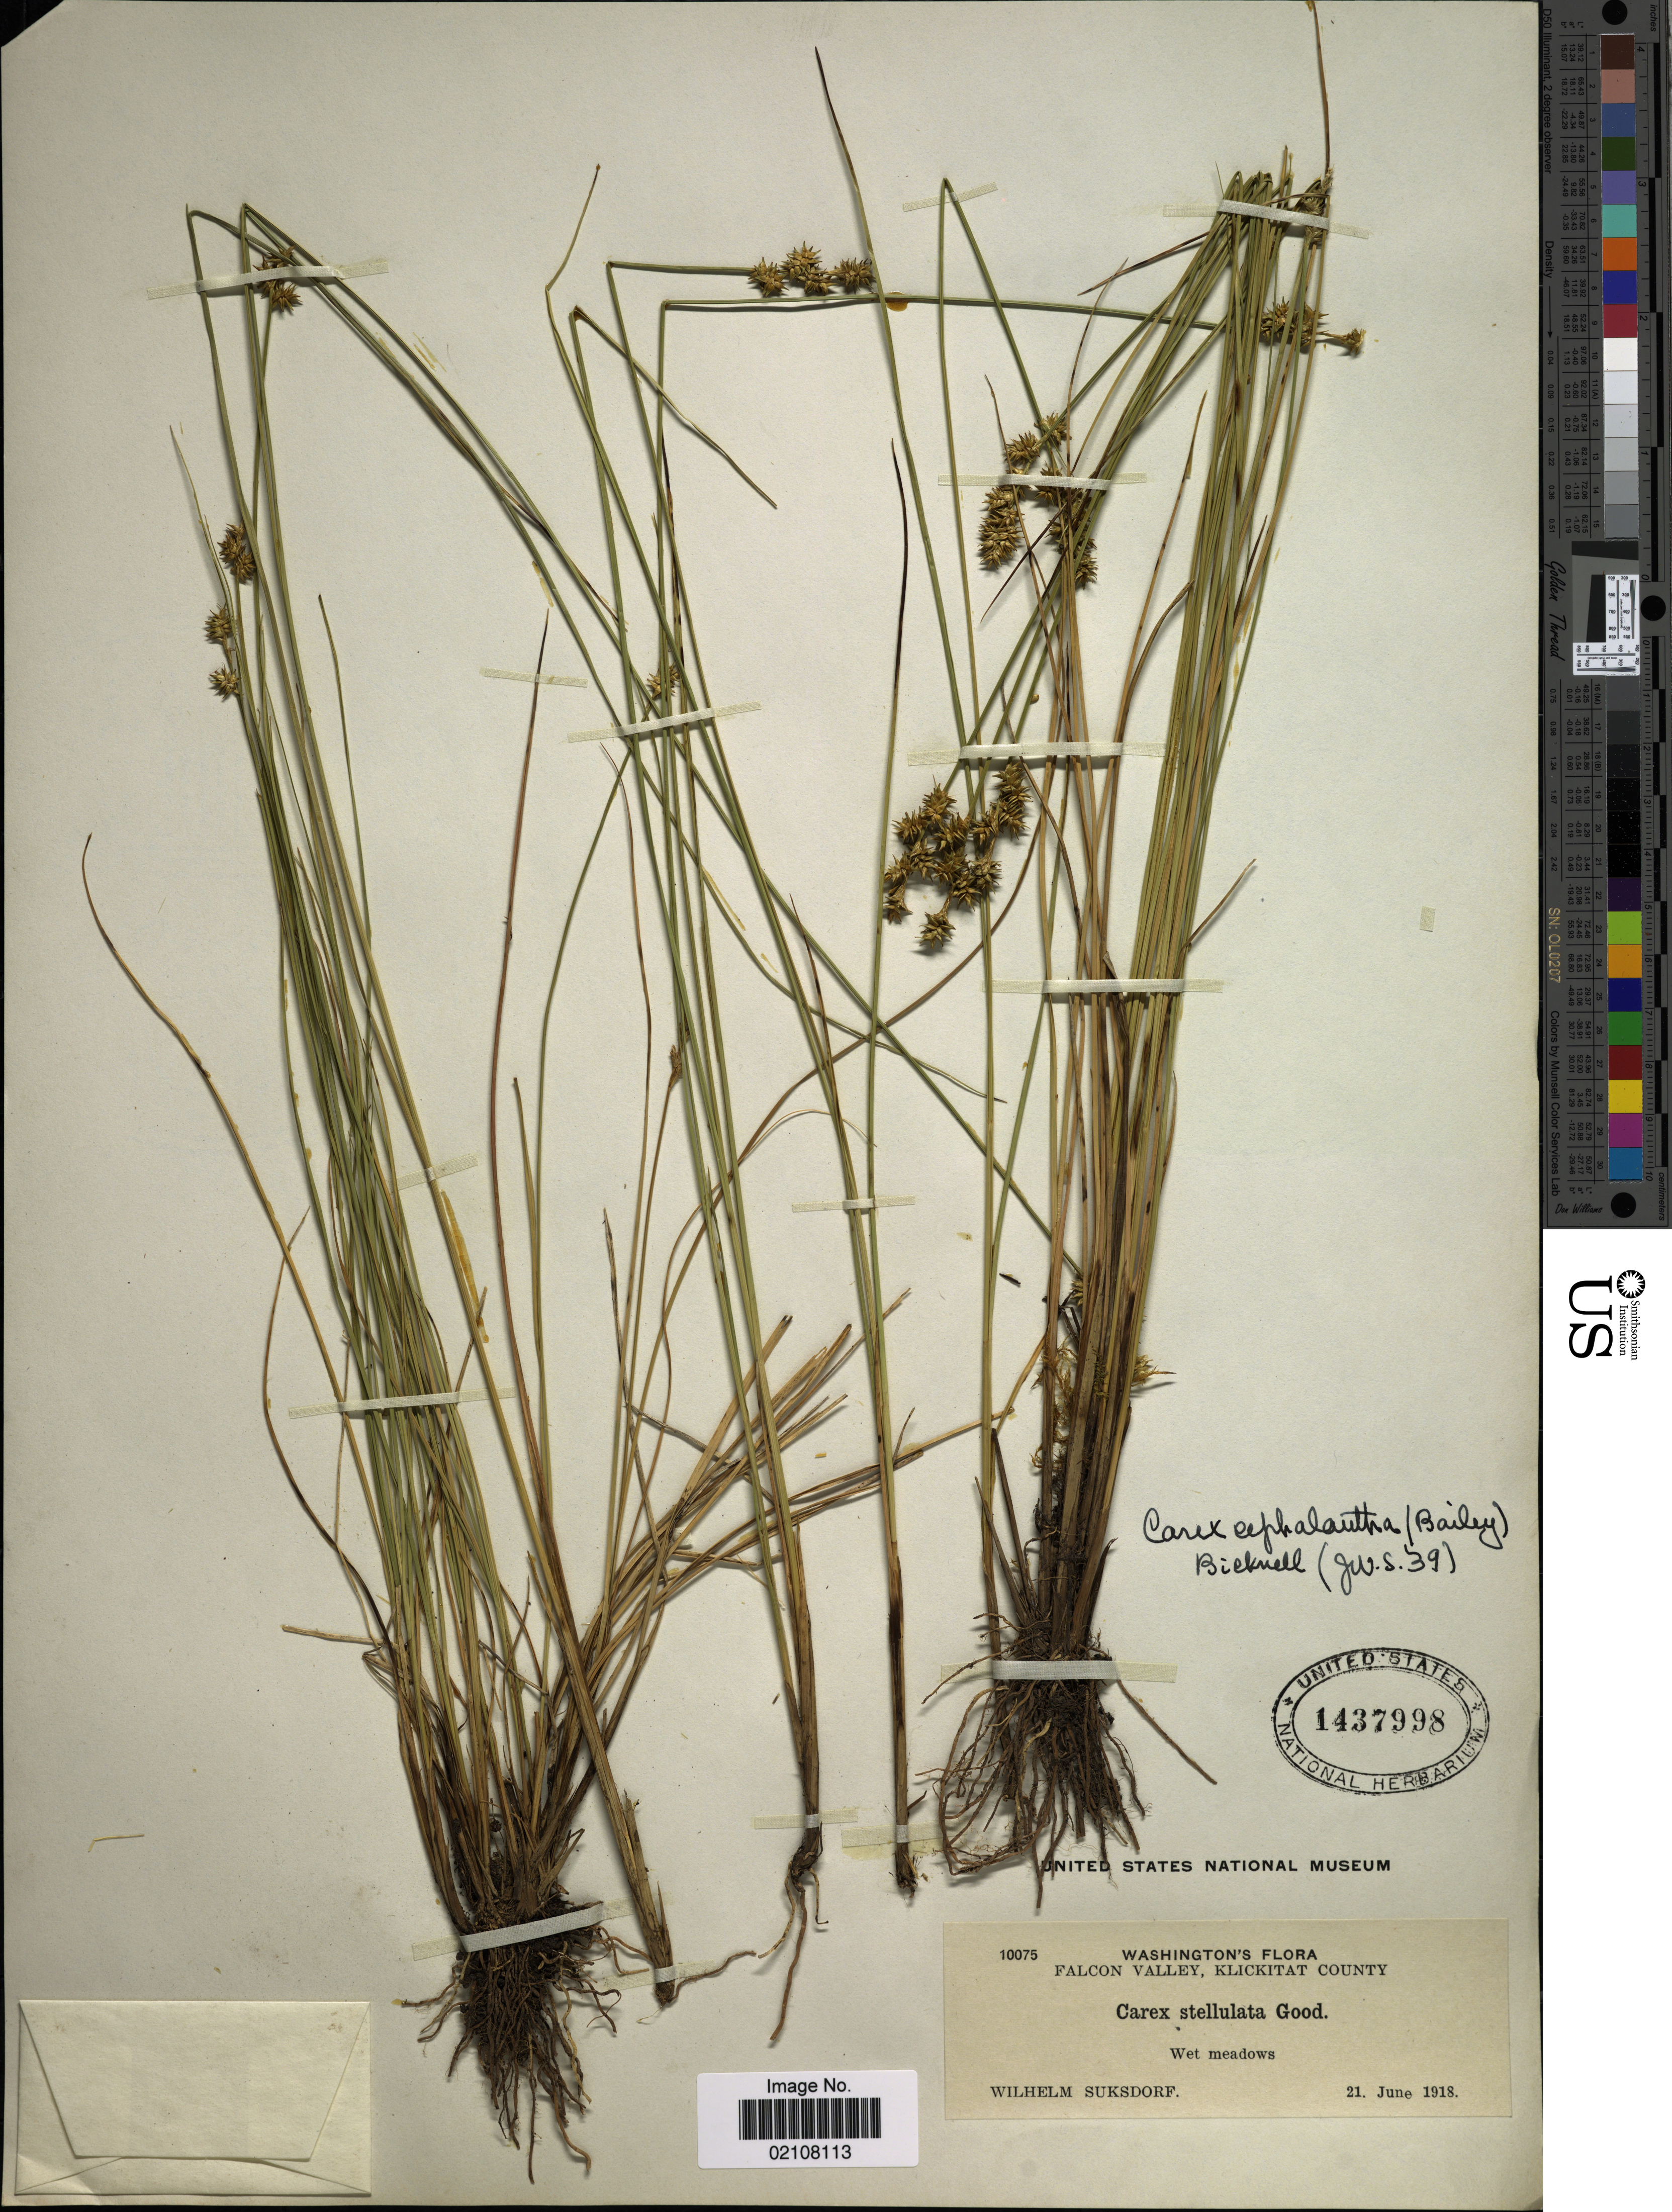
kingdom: Plantae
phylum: Tracheophyta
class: Liliopsida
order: Poales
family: Cyperaceae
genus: Carex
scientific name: Carex cephalophora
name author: Muhl. ex Willd.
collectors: W. N. Suksdorf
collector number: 10075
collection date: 1918-06-21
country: United States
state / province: Washington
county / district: Klickitat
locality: Falcon Valley, Klickitat County, wet meadows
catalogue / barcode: US 1437998